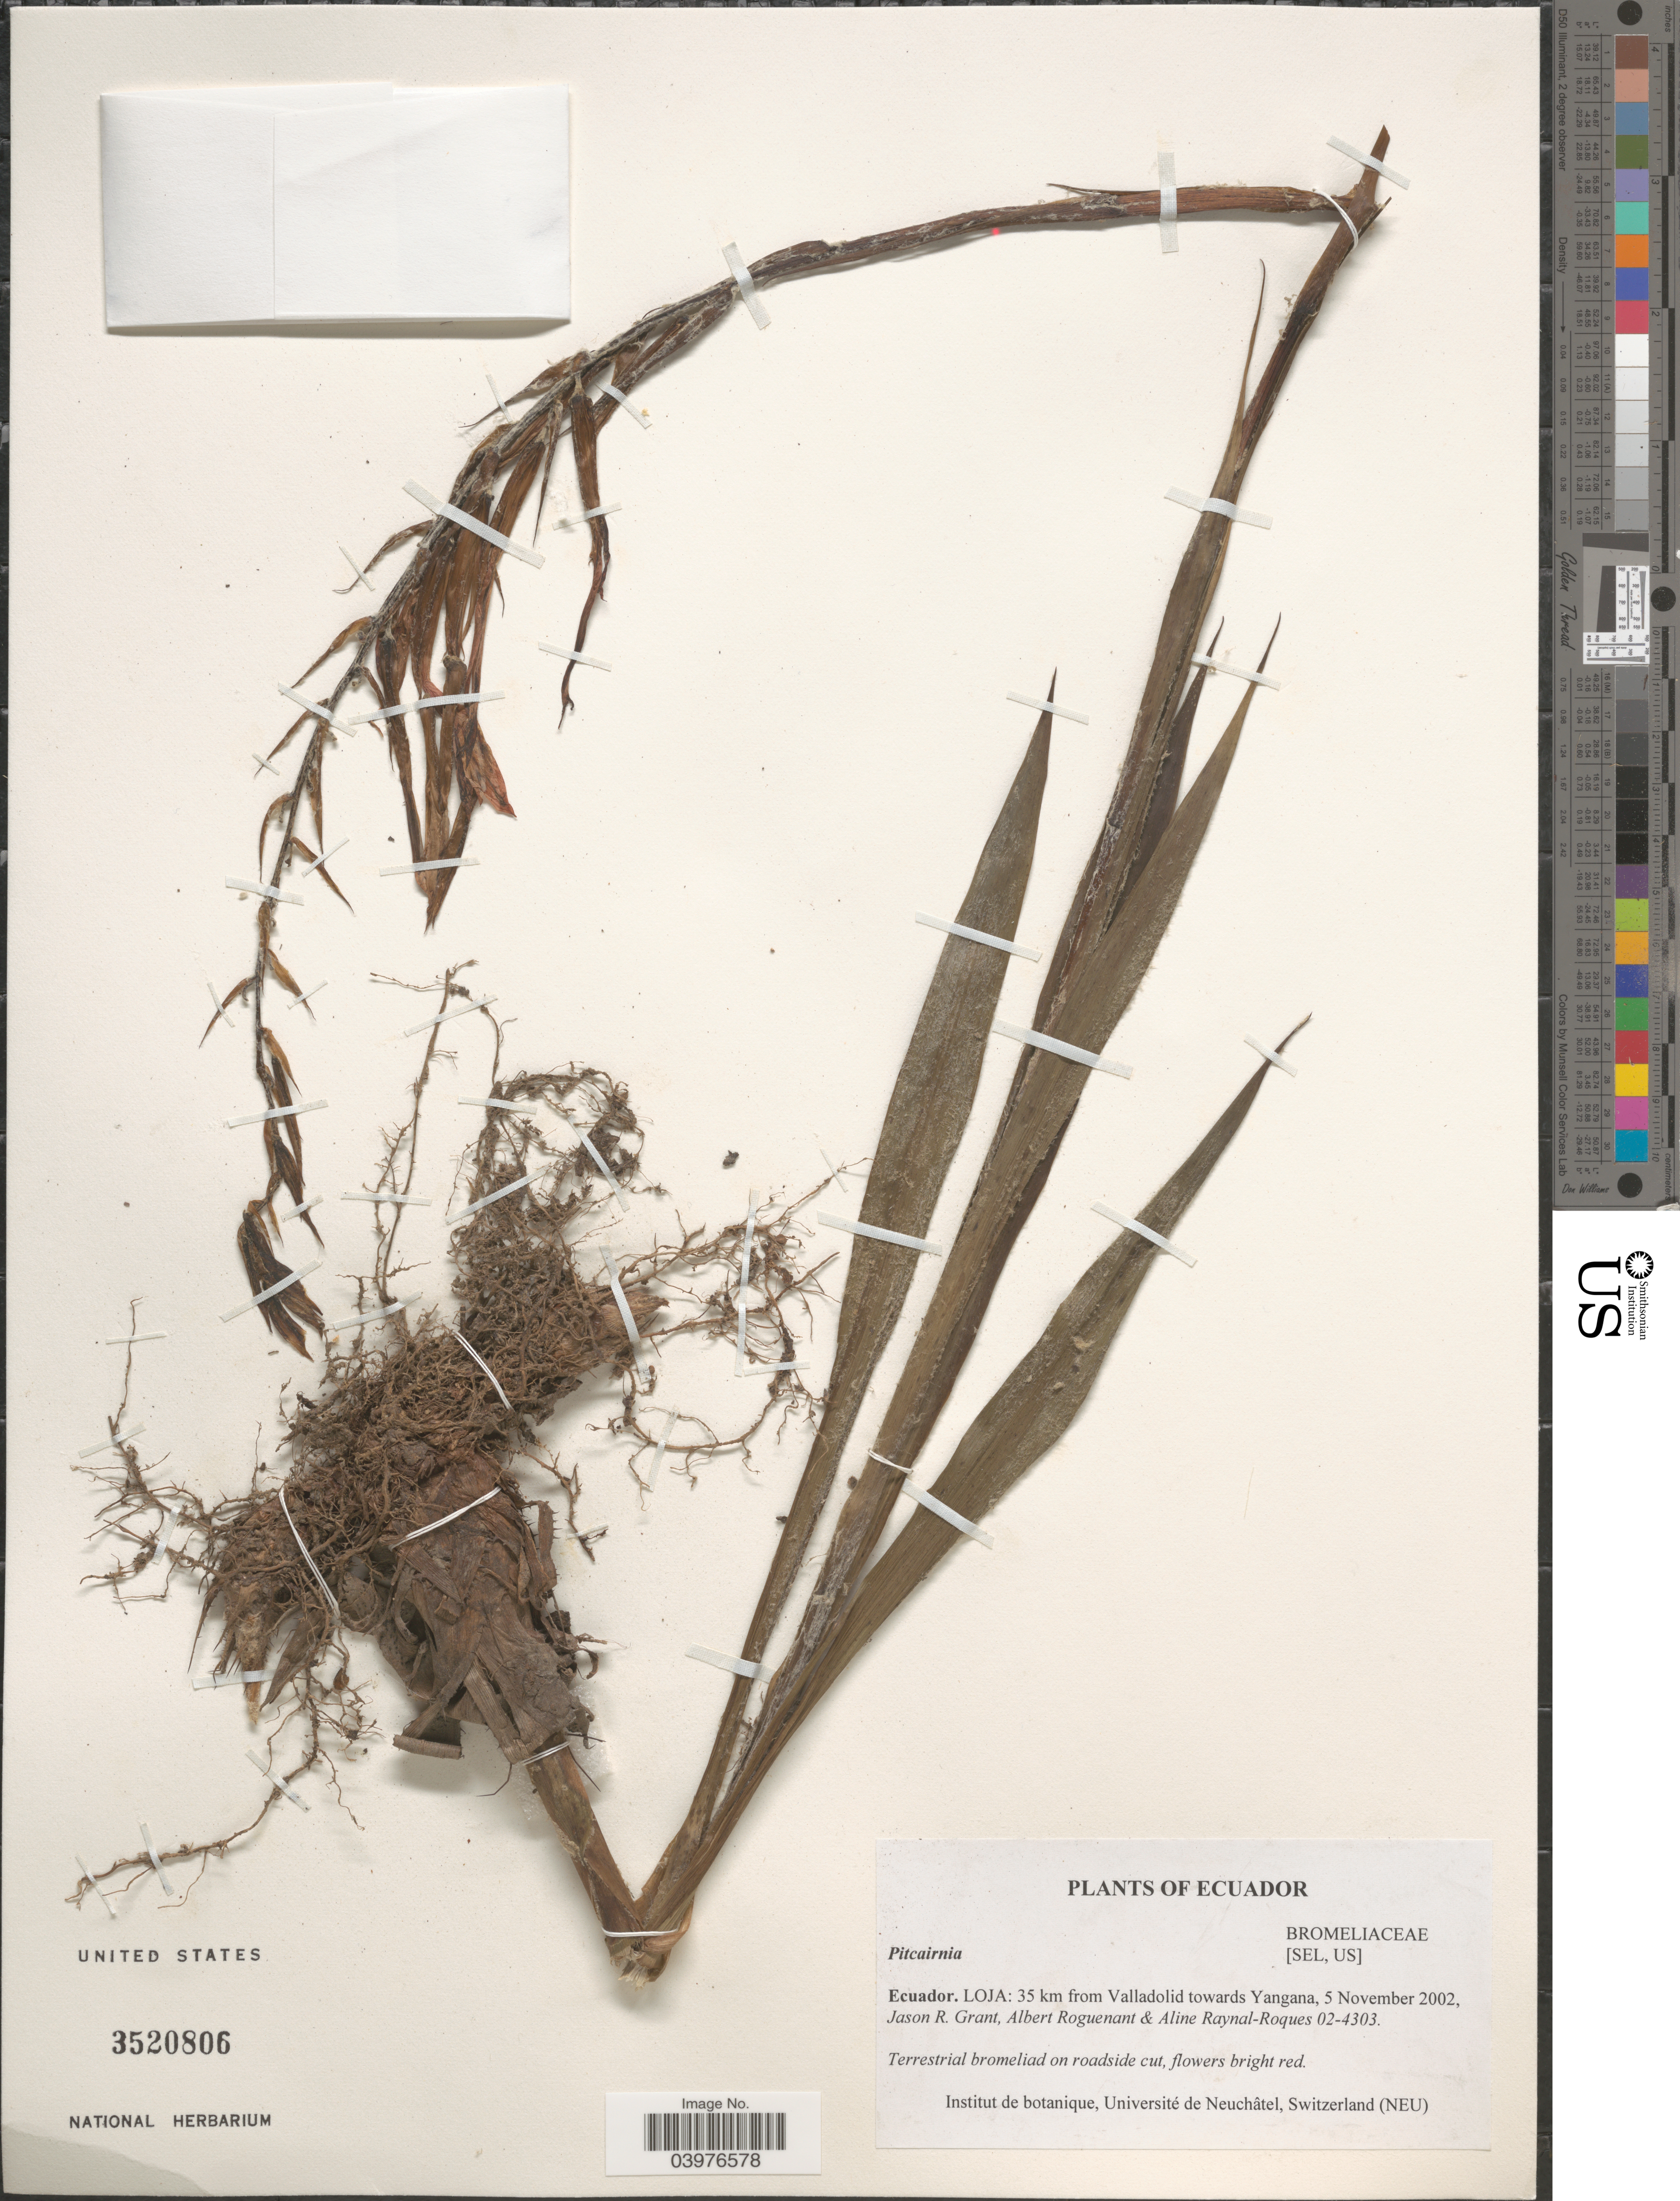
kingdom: Plantae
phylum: Tracheophyta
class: Liliopsida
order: Poales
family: Bromeliaceae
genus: Pitcairnia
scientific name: Pitcairnia sp.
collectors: J. R. Grant, A. Roguenant & A. M. Raynal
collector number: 02-4303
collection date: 2002-11-05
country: Ecuador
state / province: Loja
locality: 35 km from Valladolid toward Yangana.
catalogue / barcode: US 3520806